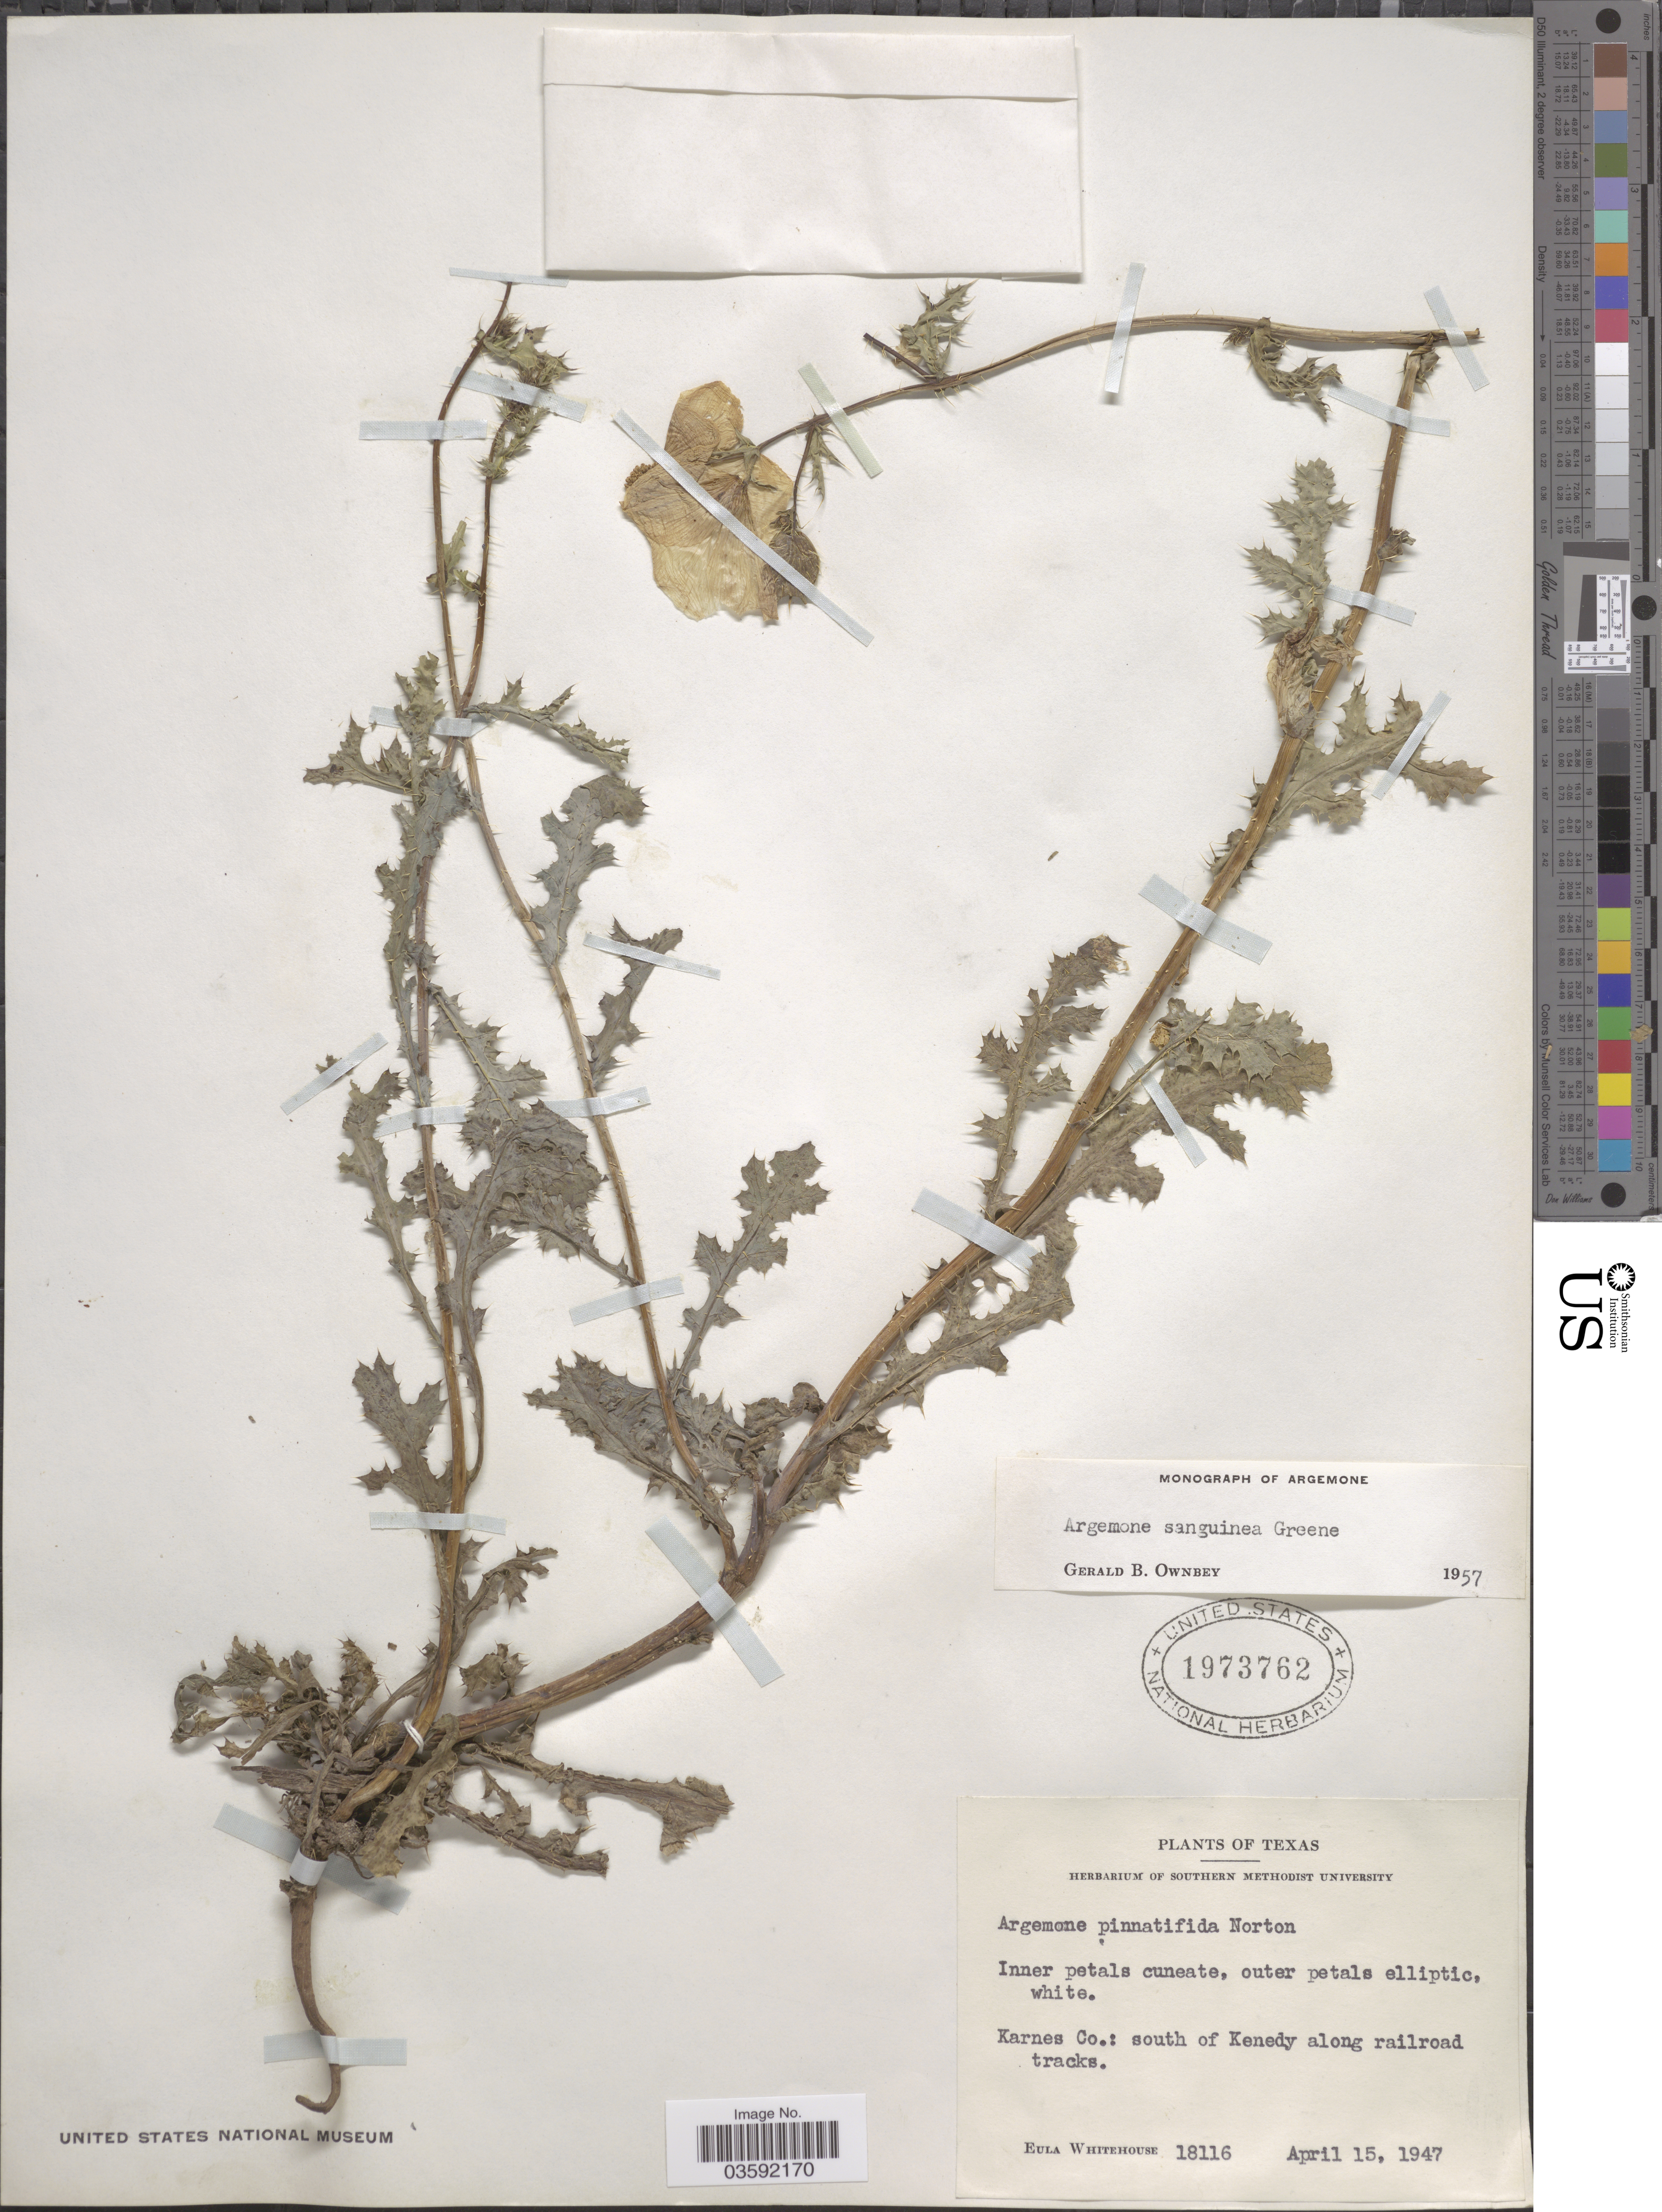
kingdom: Plantae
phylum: Tracheophyta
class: Magnoliopsida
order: Ranunculales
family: Papaveraceae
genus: Argemone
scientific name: Argemone sanguinea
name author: Greene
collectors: E. Whitehouse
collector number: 18116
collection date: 1947-04-15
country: United States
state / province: Texas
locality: Karnes Co.: south of Kenedy along railroad tracks.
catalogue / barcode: US 1973762